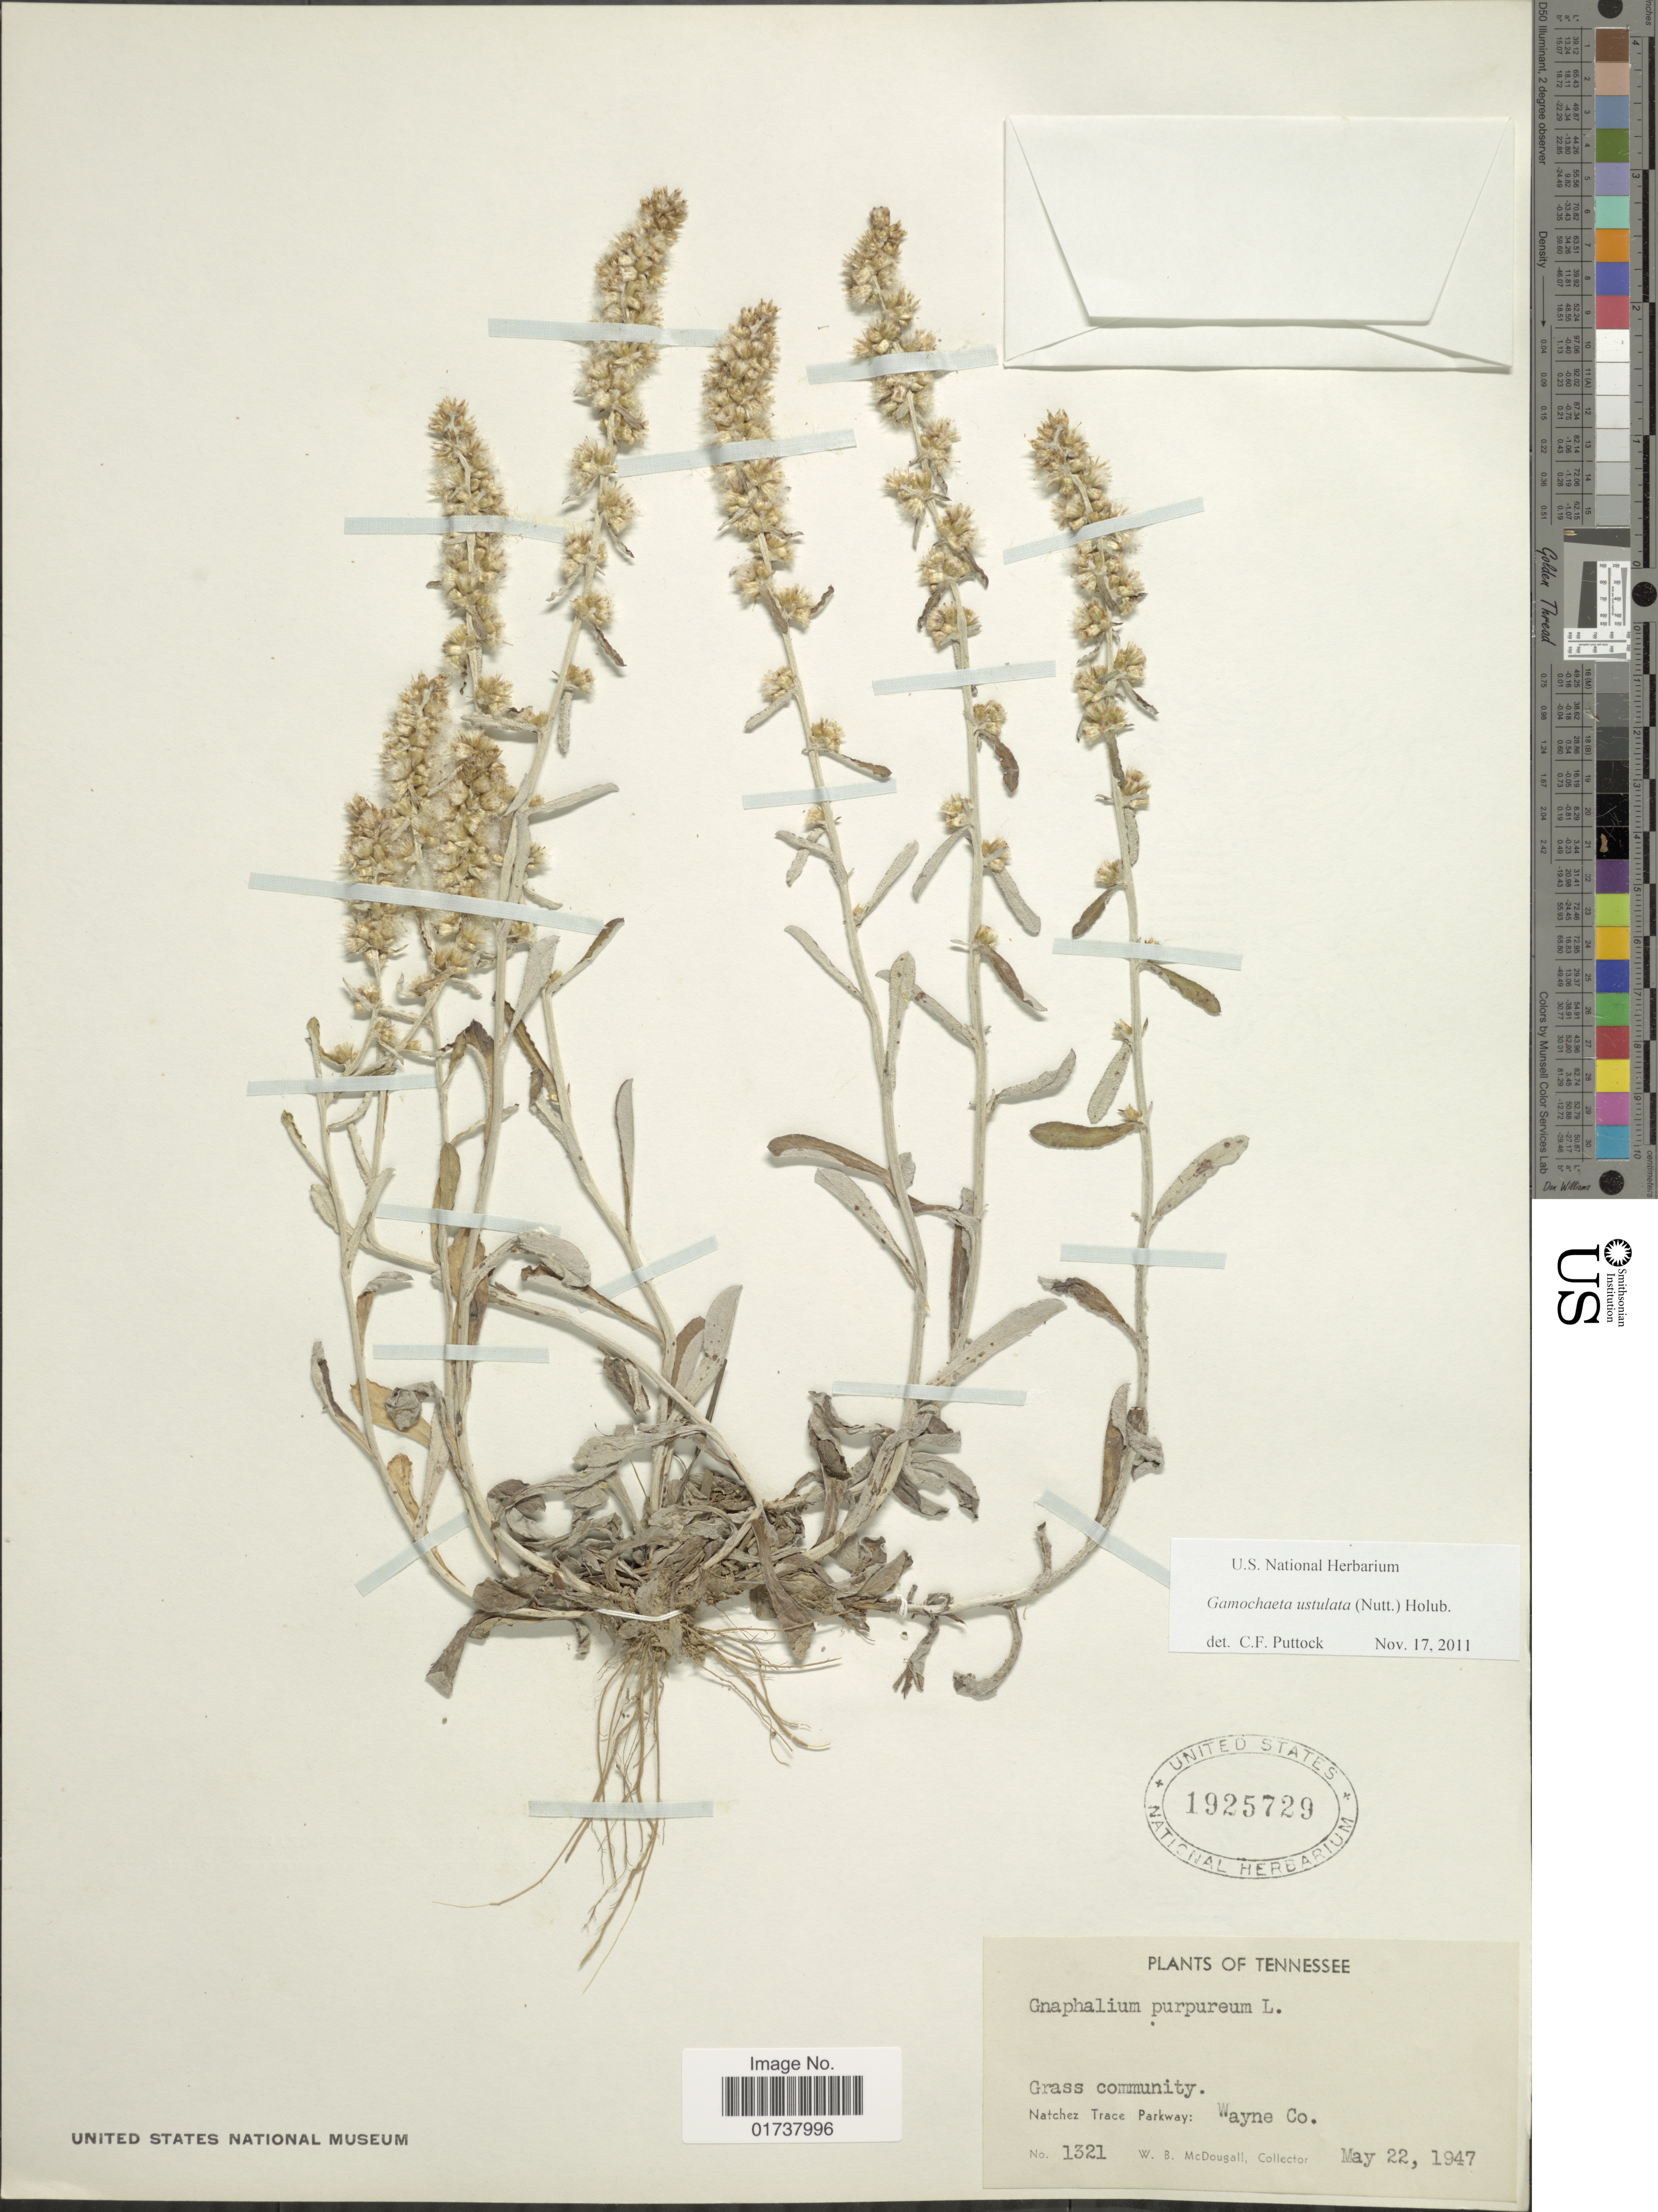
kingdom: Plantae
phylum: Tracheophyta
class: Magnoliopsida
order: Asterales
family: Asteraceae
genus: Gamochaeta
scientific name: Gamochaeta purpurea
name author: (L.) Cabrera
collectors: W. B. McDougall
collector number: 1321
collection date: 1947-04-22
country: United States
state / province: Tennessee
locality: Natchez Trace Parkway: Wayne Co. Grass Community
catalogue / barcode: US 1925729